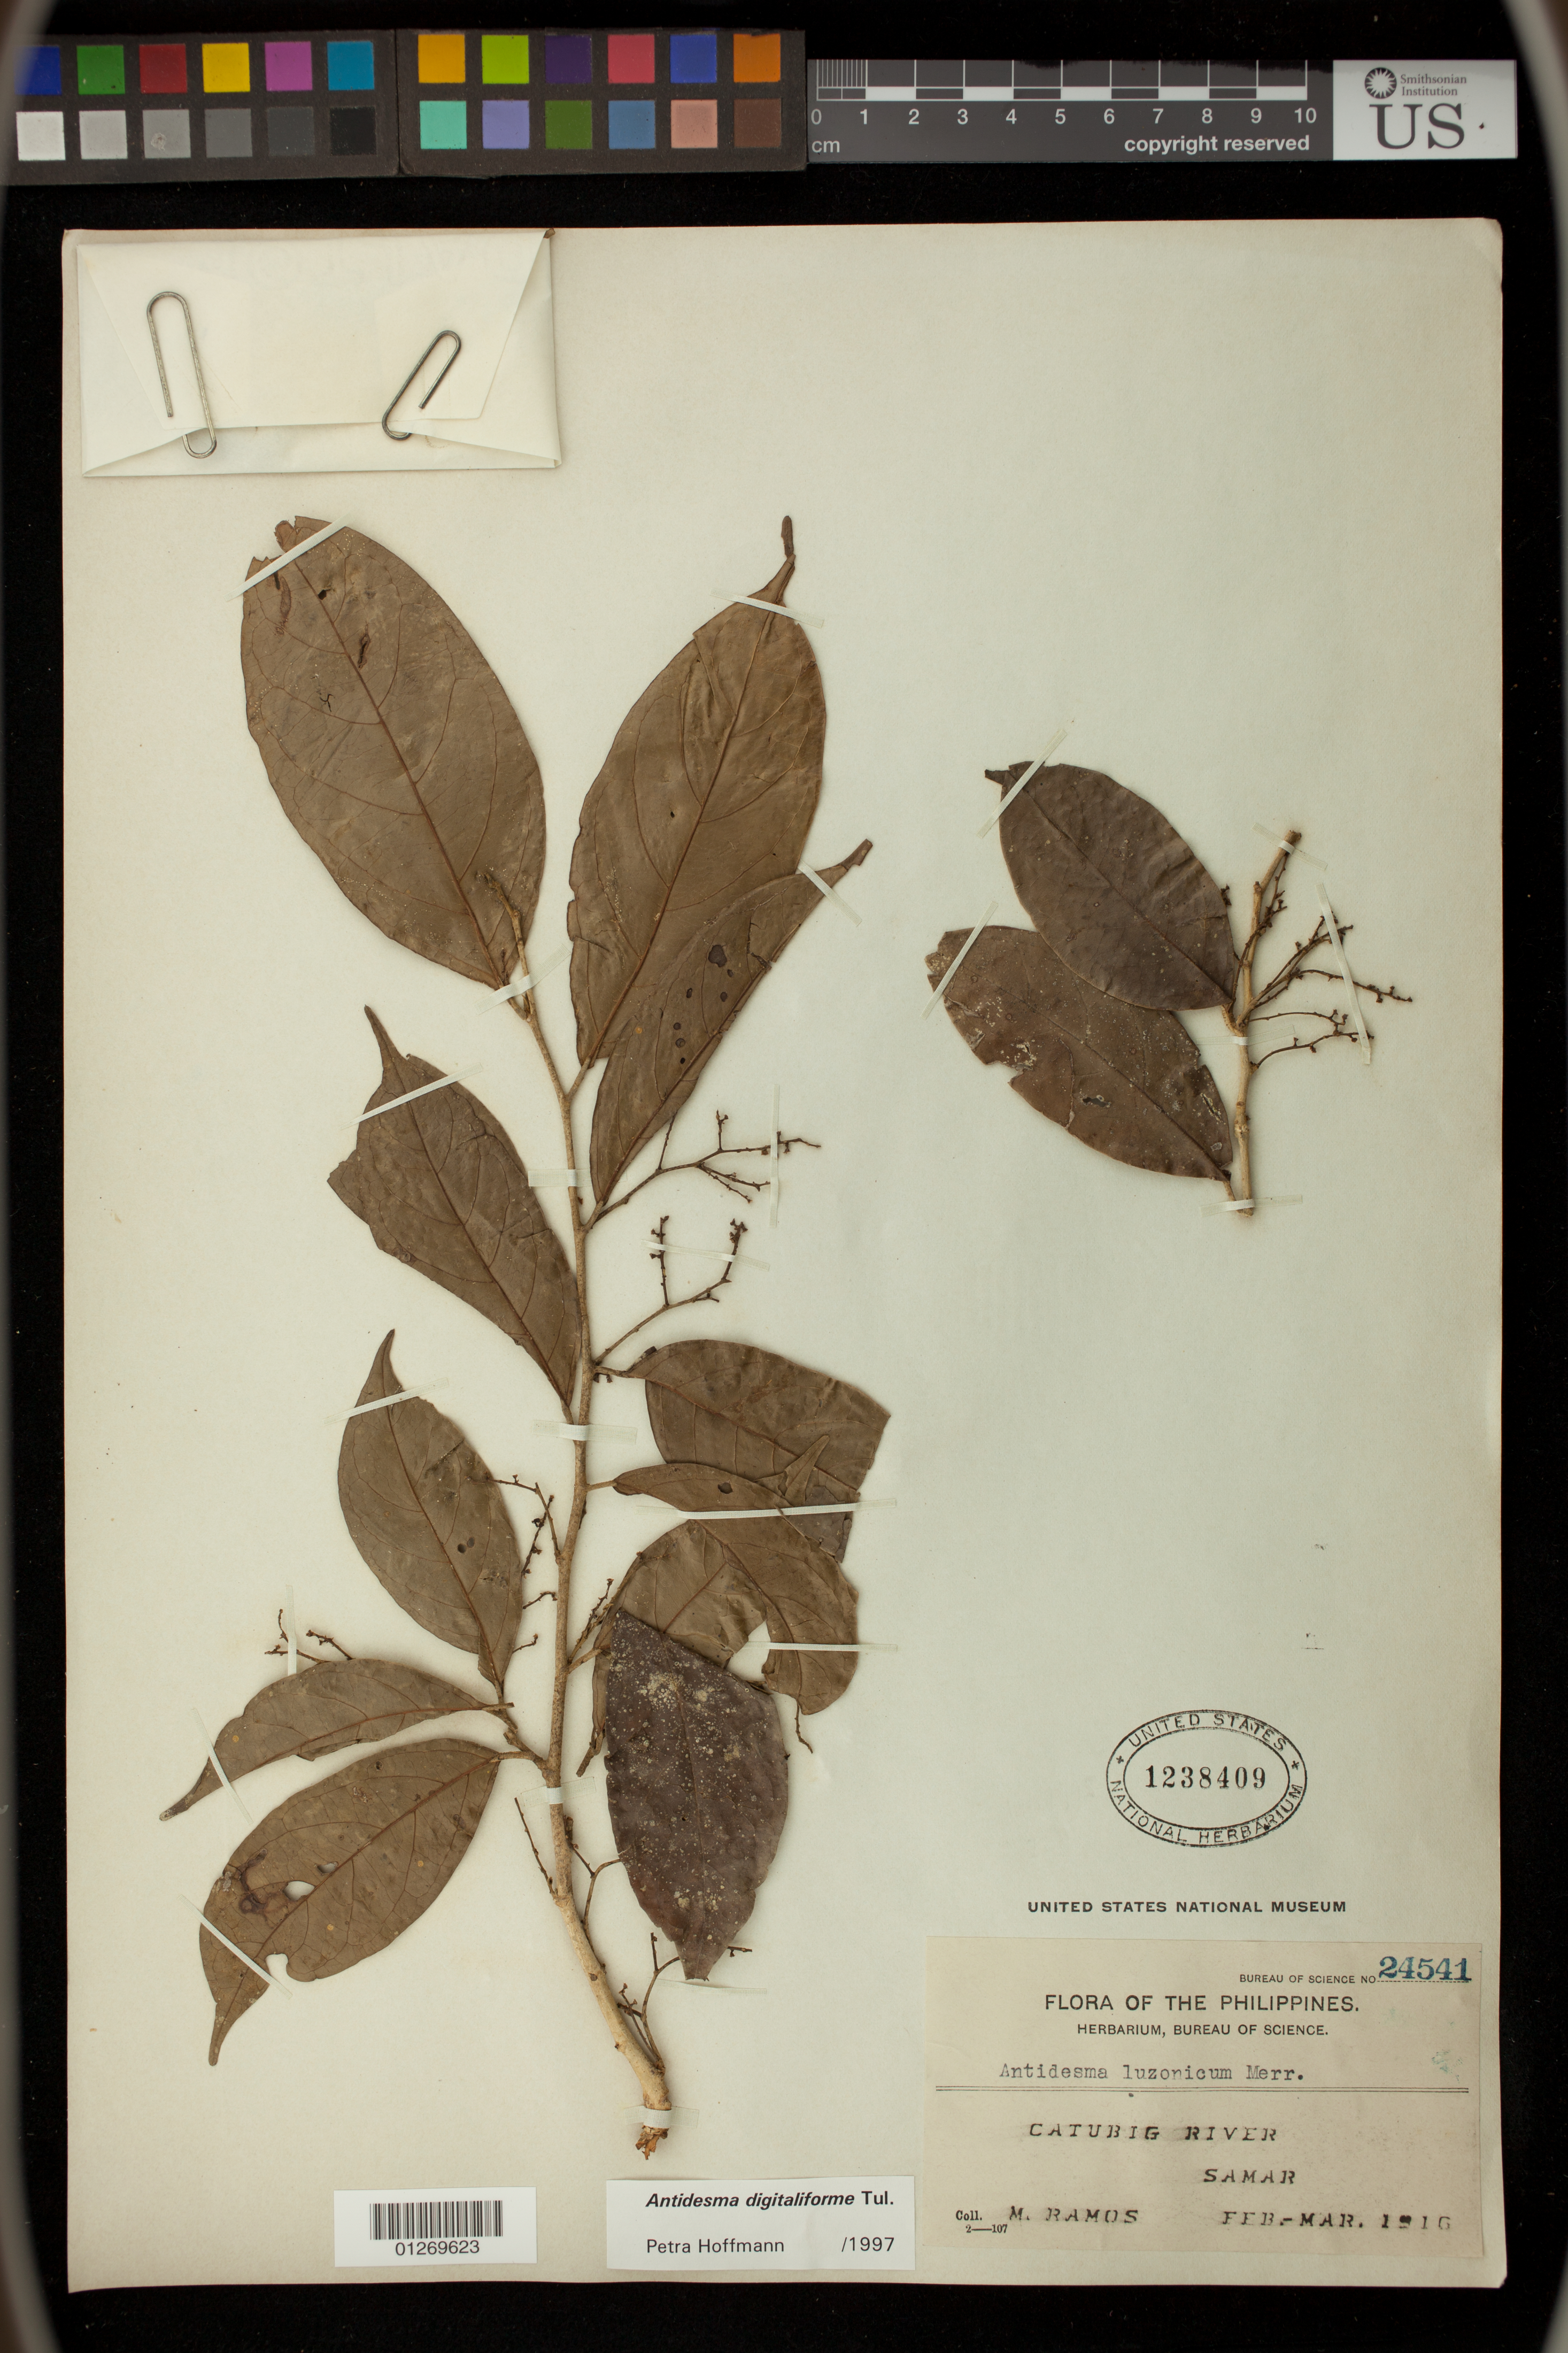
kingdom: Plantae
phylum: Tracheophyta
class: Magnoliopsida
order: Malpighiales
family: Phyllanthaceae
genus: Antidesma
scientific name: Antidesma digitaliforme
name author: Tul.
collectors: M. Ramos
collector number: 24541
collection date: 1916-02/1916-03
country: Philippines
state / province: Eastern Visayas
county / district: Samar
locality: Catubig River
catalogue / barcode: US 1238409